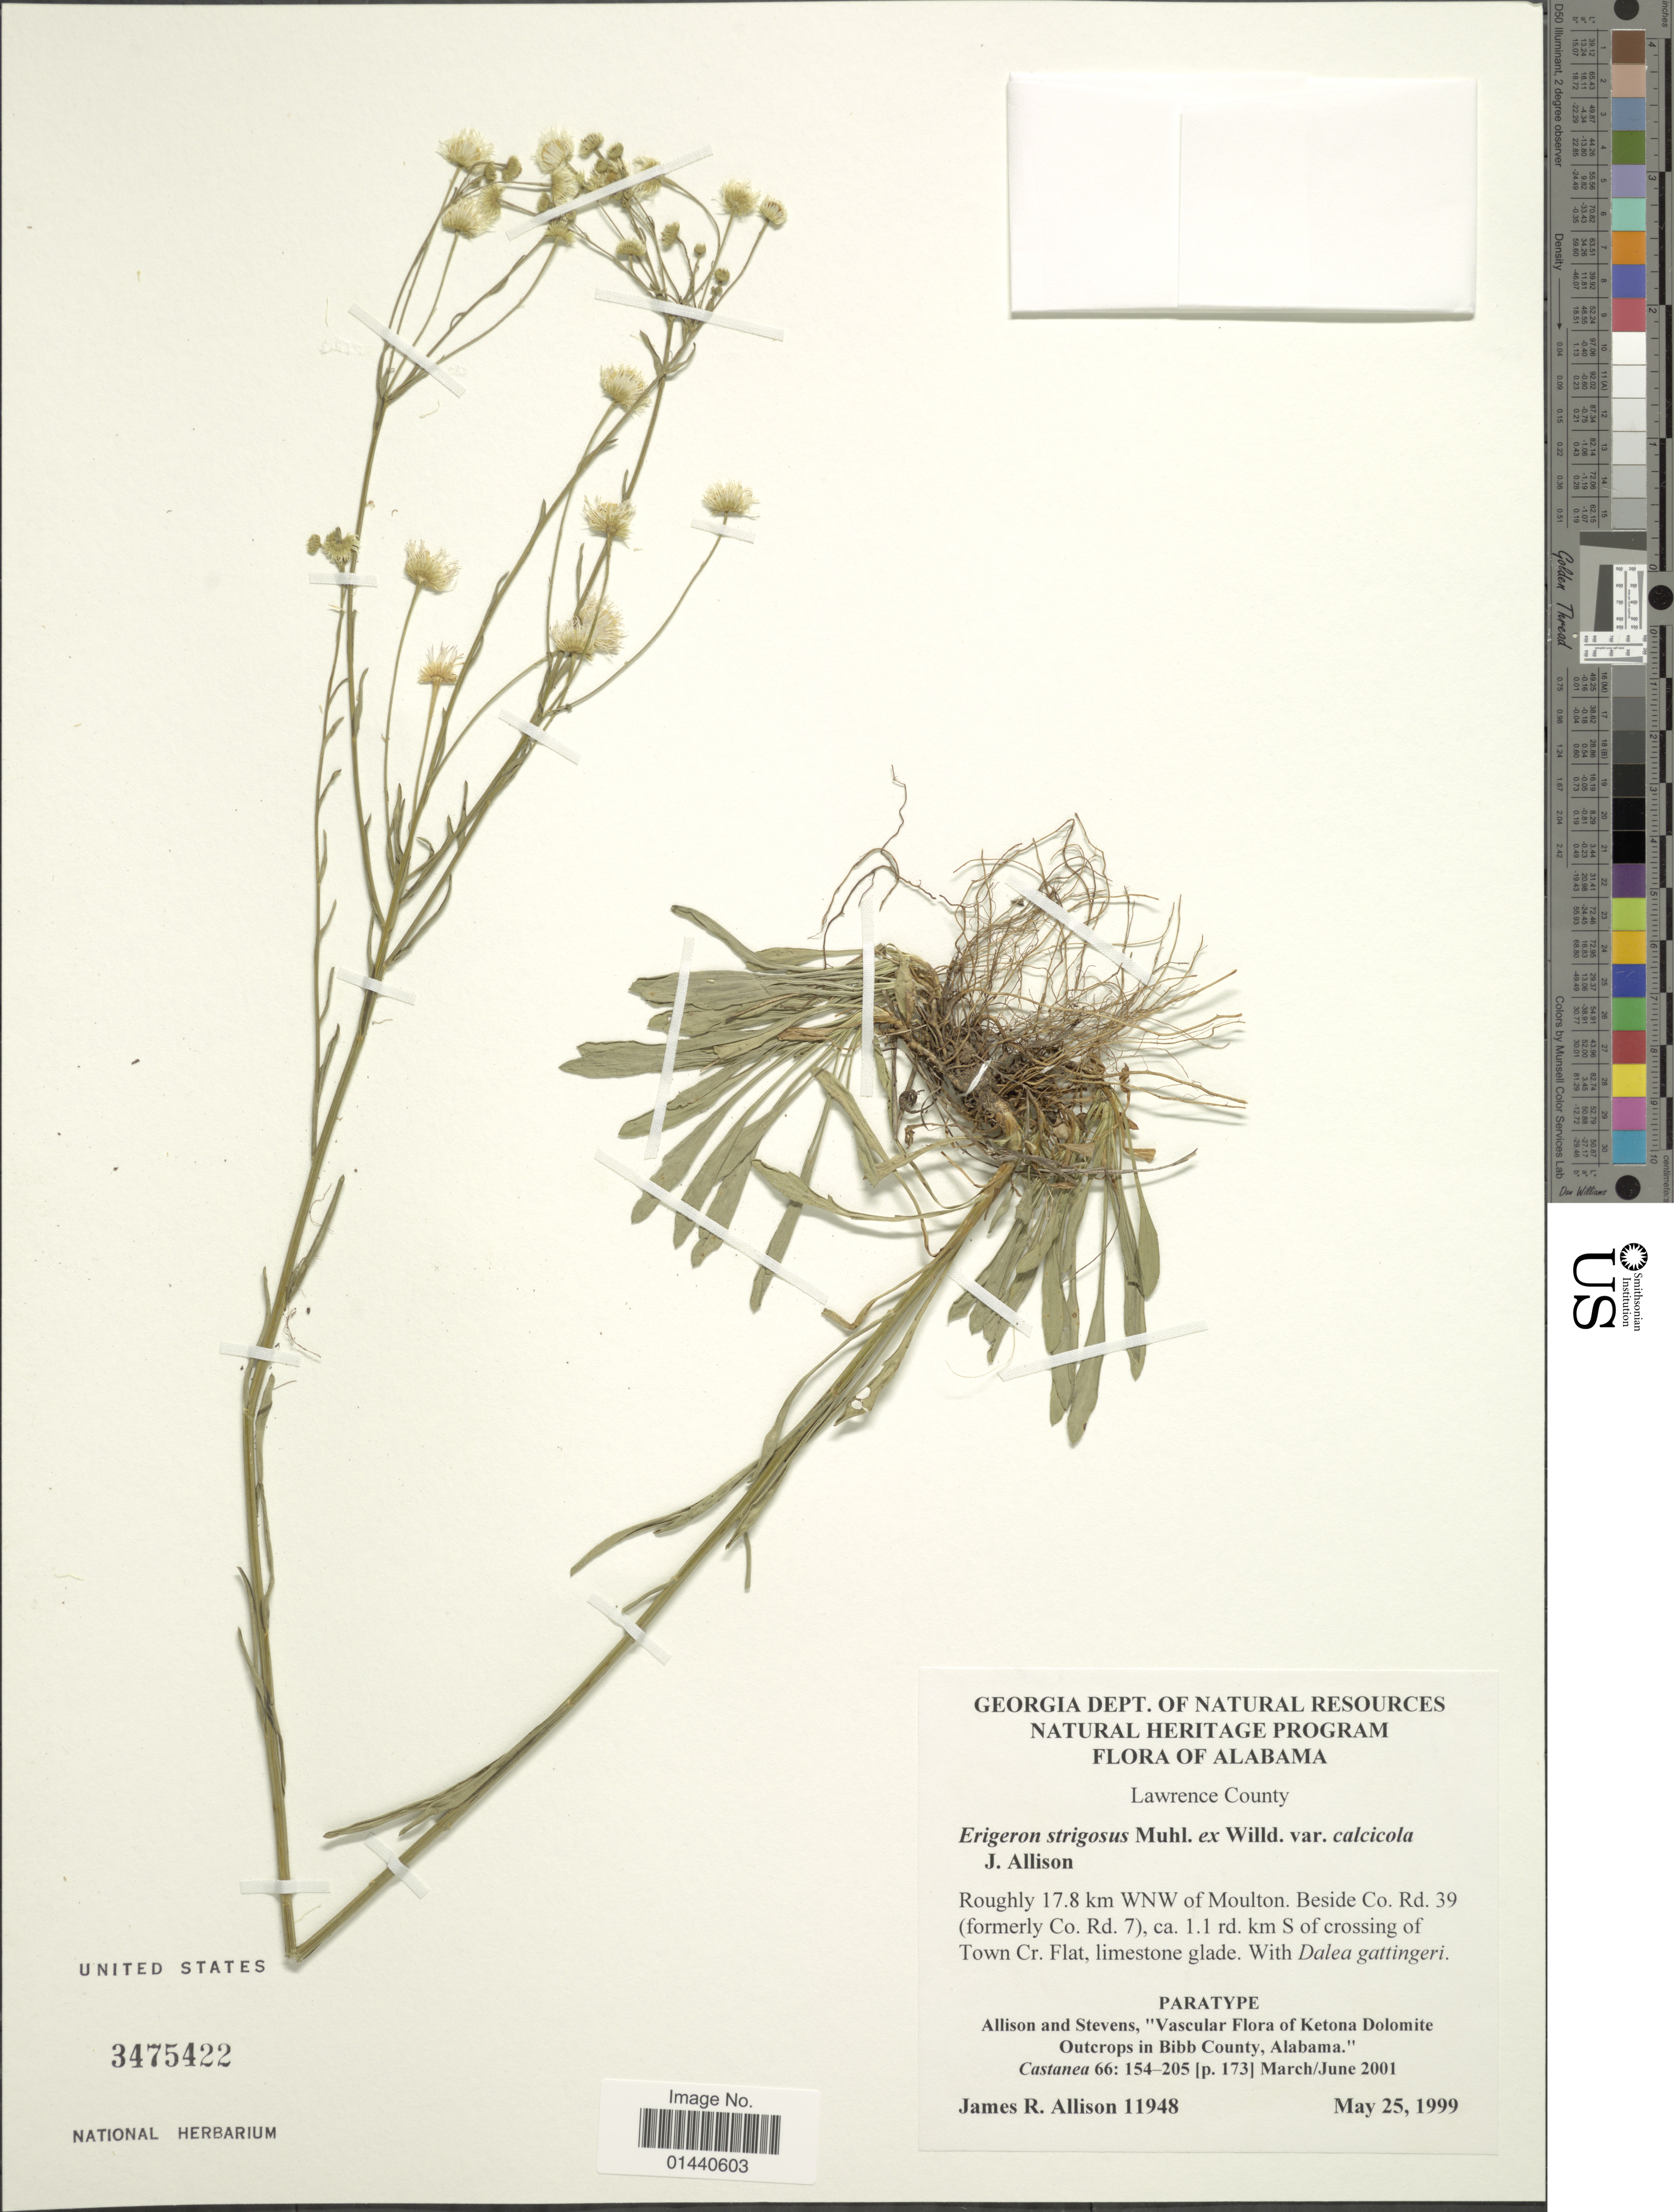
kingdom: Plantae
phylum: Tracheophyta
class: Magnoliopsida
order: Asterales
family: Asteraceae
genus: Erigeron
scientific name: Erigeron strigosus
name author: Muhl. ex Willd.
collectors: J. R. Allison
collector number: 11948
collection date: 1999-05-25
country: United States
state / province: Alabama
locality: Lawrence County. Roughly 17.8 km WNW of Moulton. Beside Co. Rd. 39 (formerly Co. Rd 7), ca. 1.1 rd. km S of crossing of Town Cr. Flat.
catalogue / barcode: US 3475422